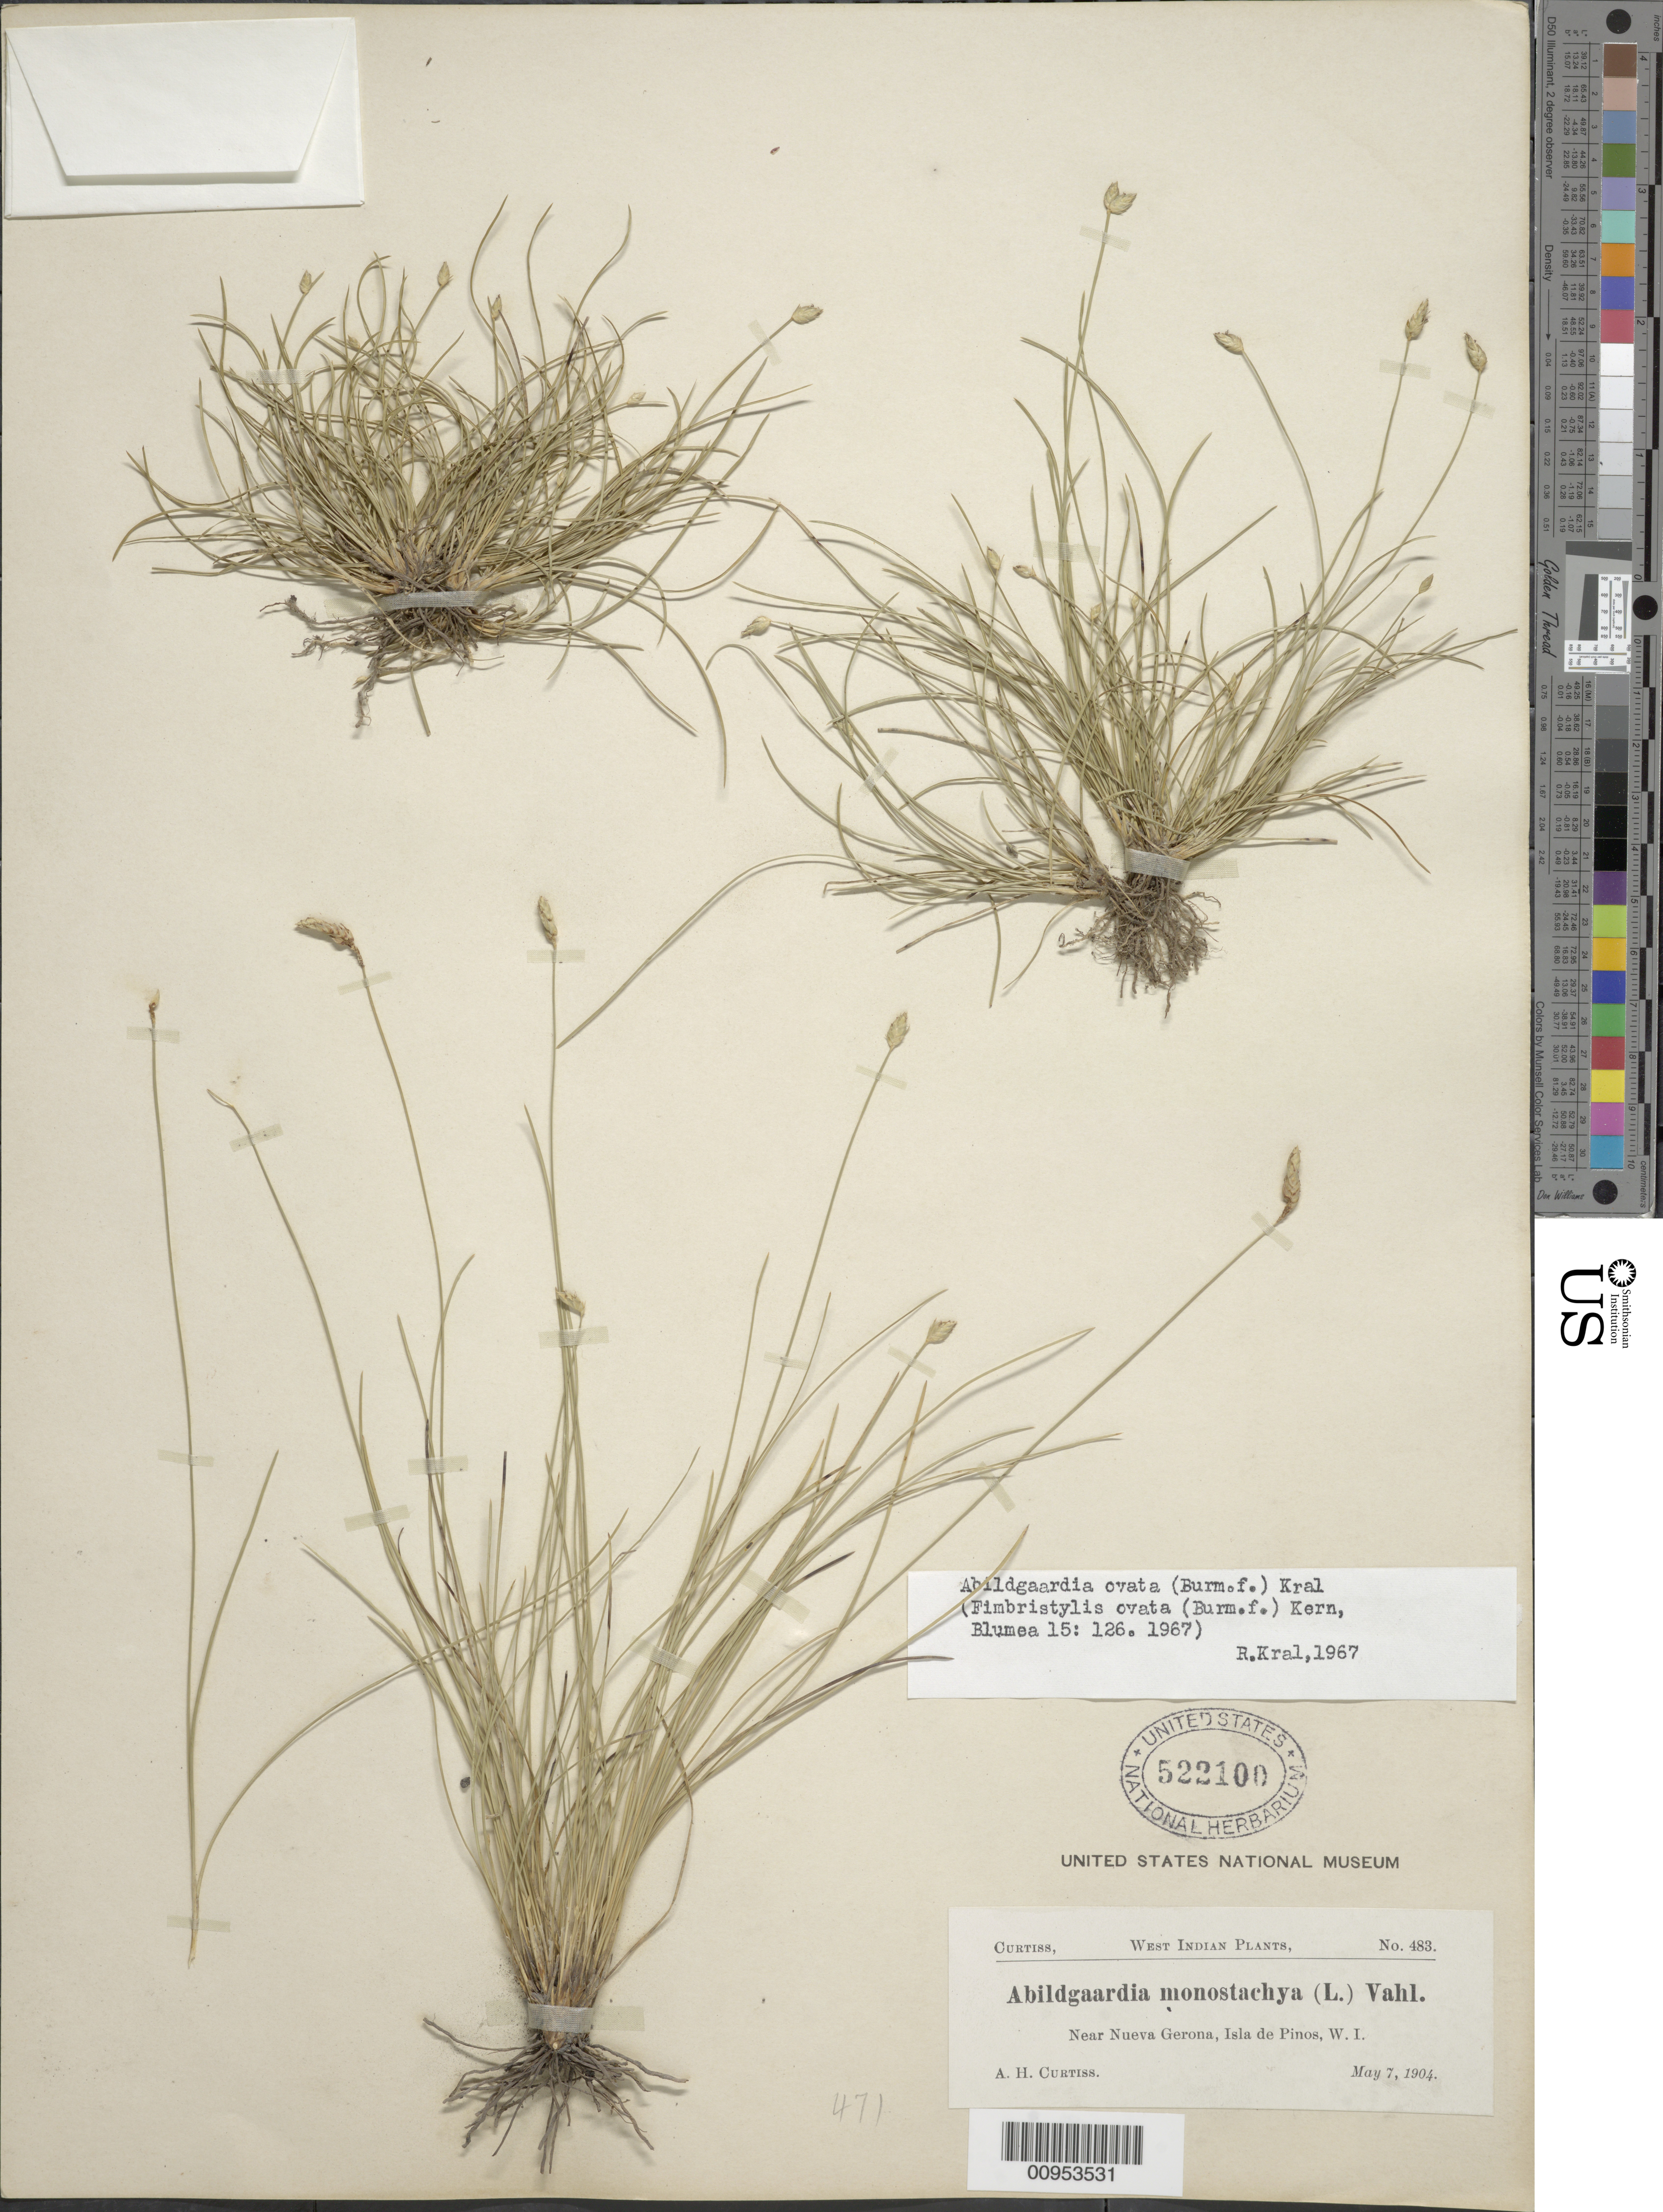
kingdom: Plantae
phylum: Tracheophyta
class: Liliopsida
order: Poales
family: Cyperaceae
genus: Abildgaardia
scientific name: Abildgaardia ovata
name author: (Burm. f.) Kral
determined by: Kral, Robert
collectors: A. H. Curtiss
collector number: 483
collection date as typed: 07 May 1904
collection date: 1904-05-07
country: Cuba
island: Isla de la Juventud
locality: Isle of Pines, Near Nueva Gerona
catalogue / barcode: US 522100